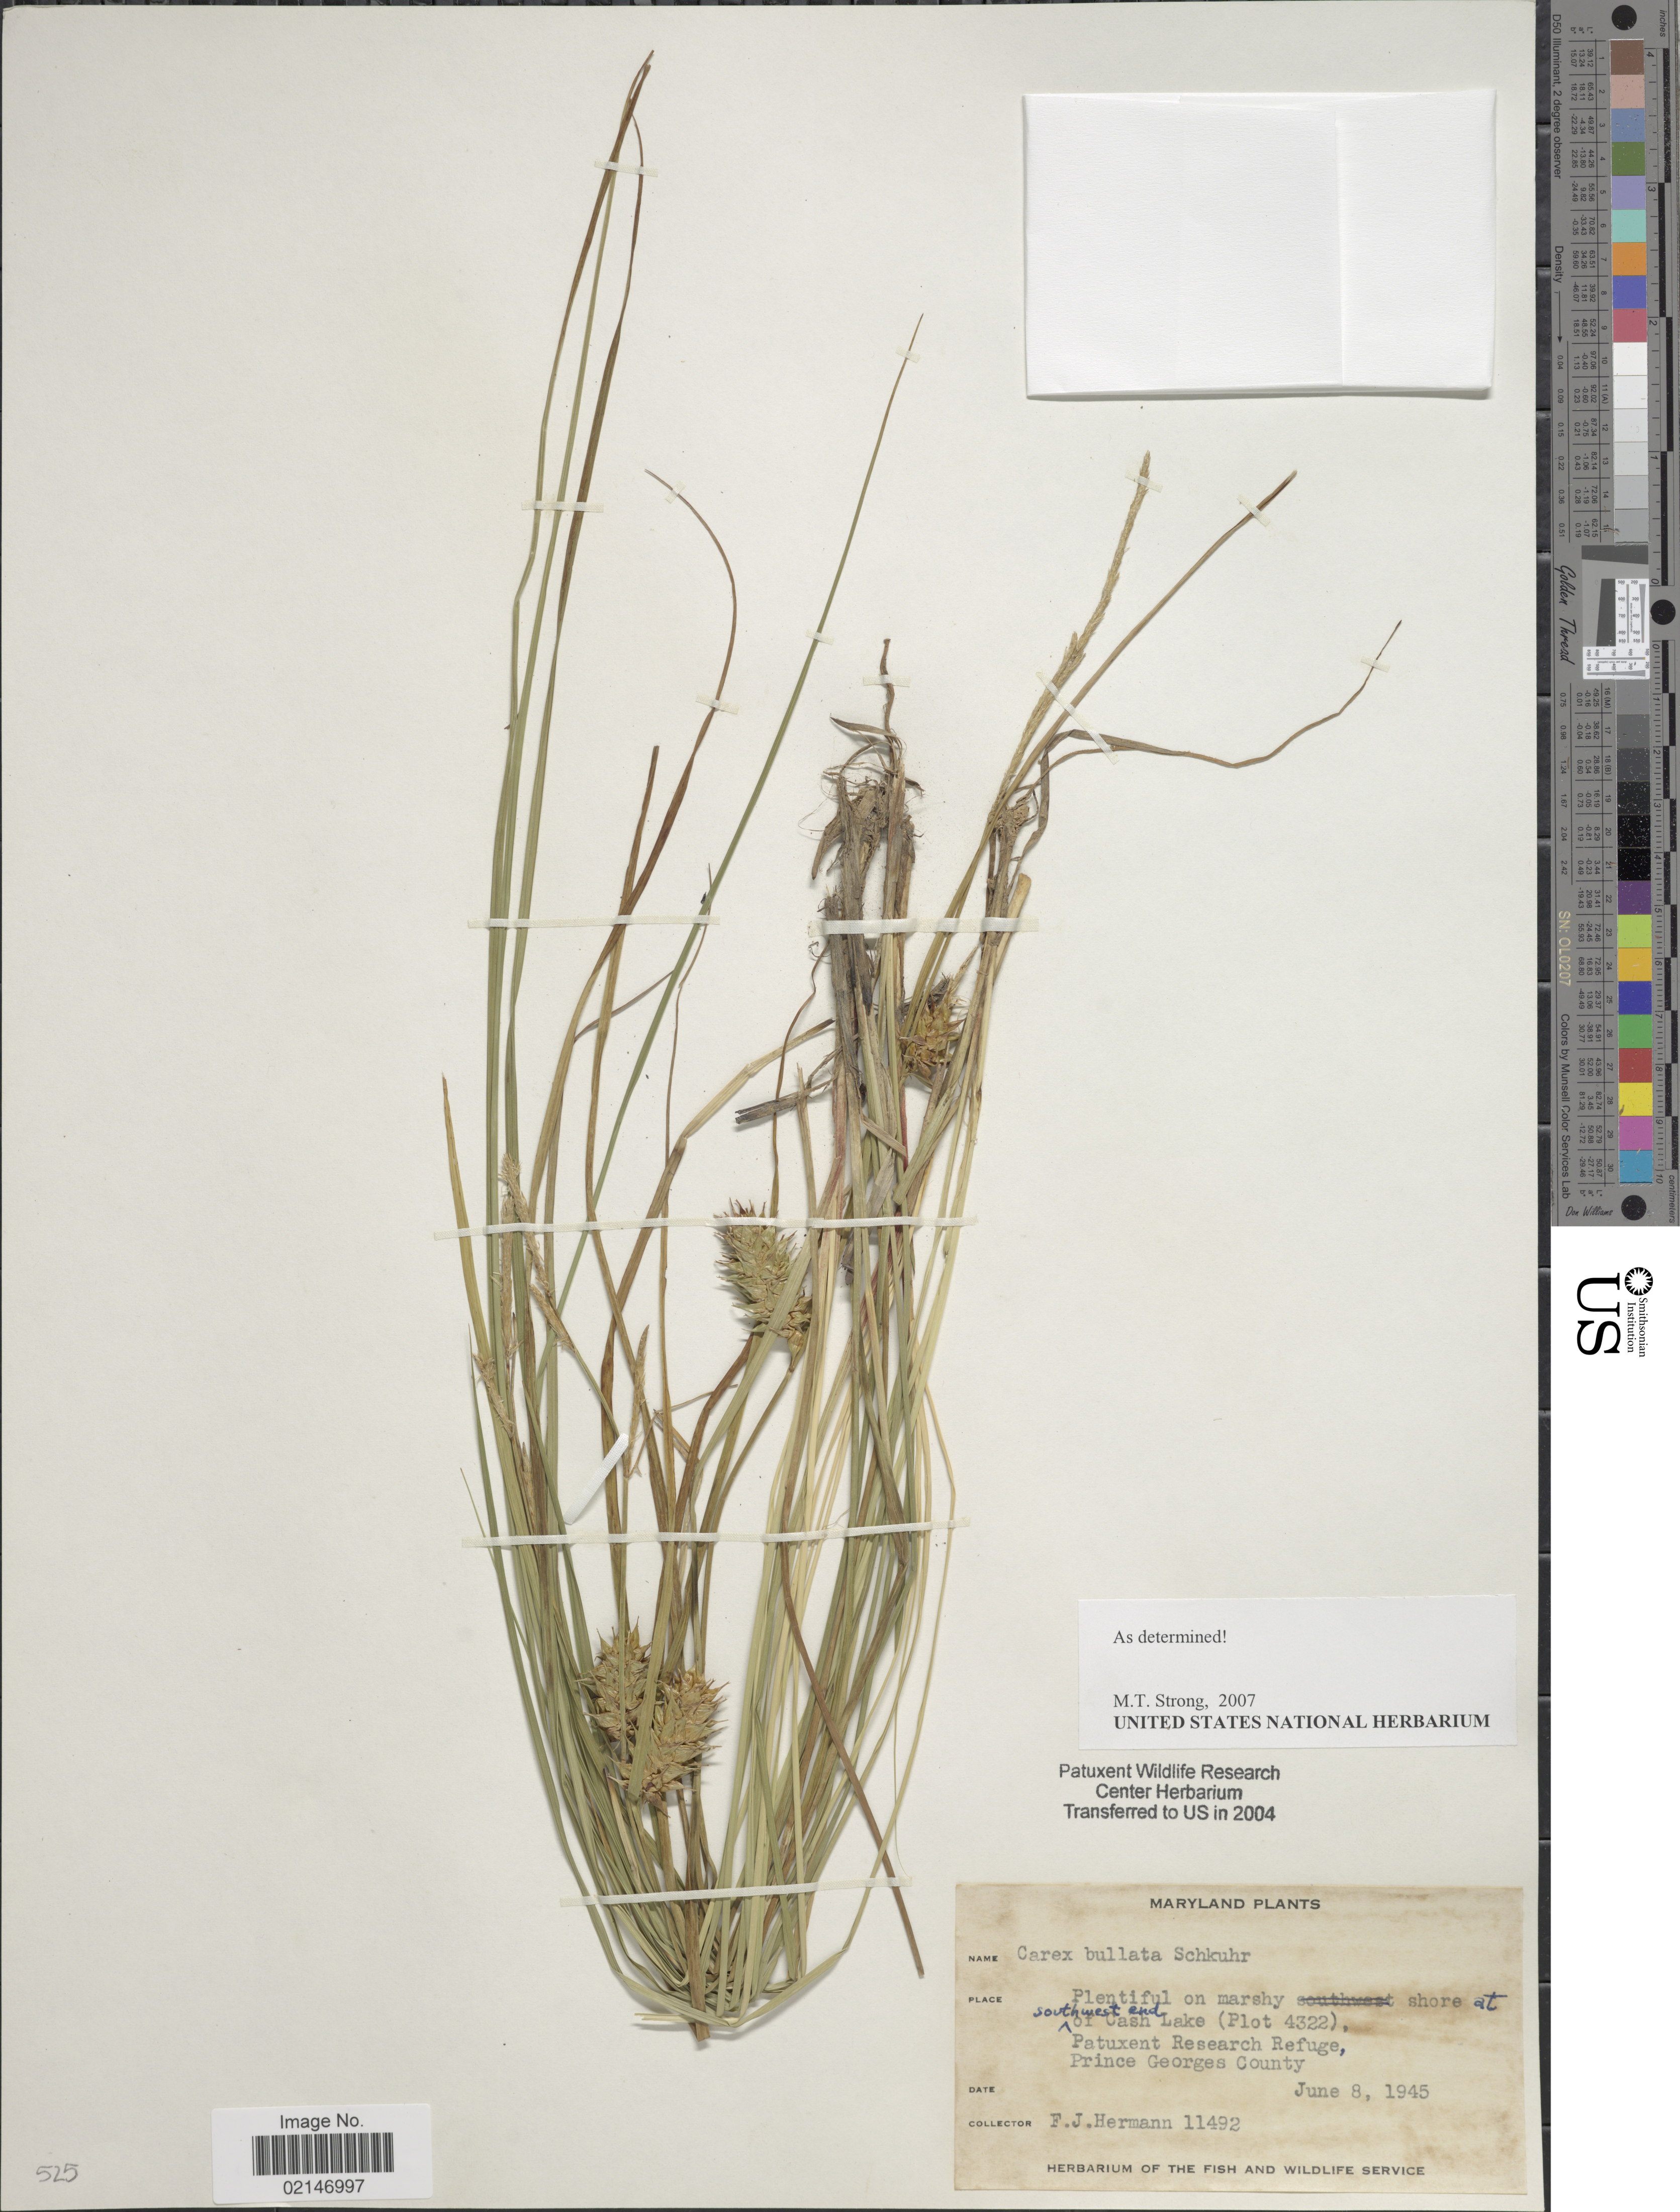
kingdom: Plantae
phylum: Tracheophyta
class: Liliopsida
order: Poales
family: Cyperaceae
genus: Carex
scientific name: Carex bullata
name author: Schkuhr ex Willd.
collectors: F. J. Hermann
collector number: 11492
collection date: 1945-06-08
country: United States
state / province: Maryland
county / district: Prince George's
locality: Shore at southwest end of Cash Lake (Plot 4322), Patuxent Research Refuge, Prince Georges County